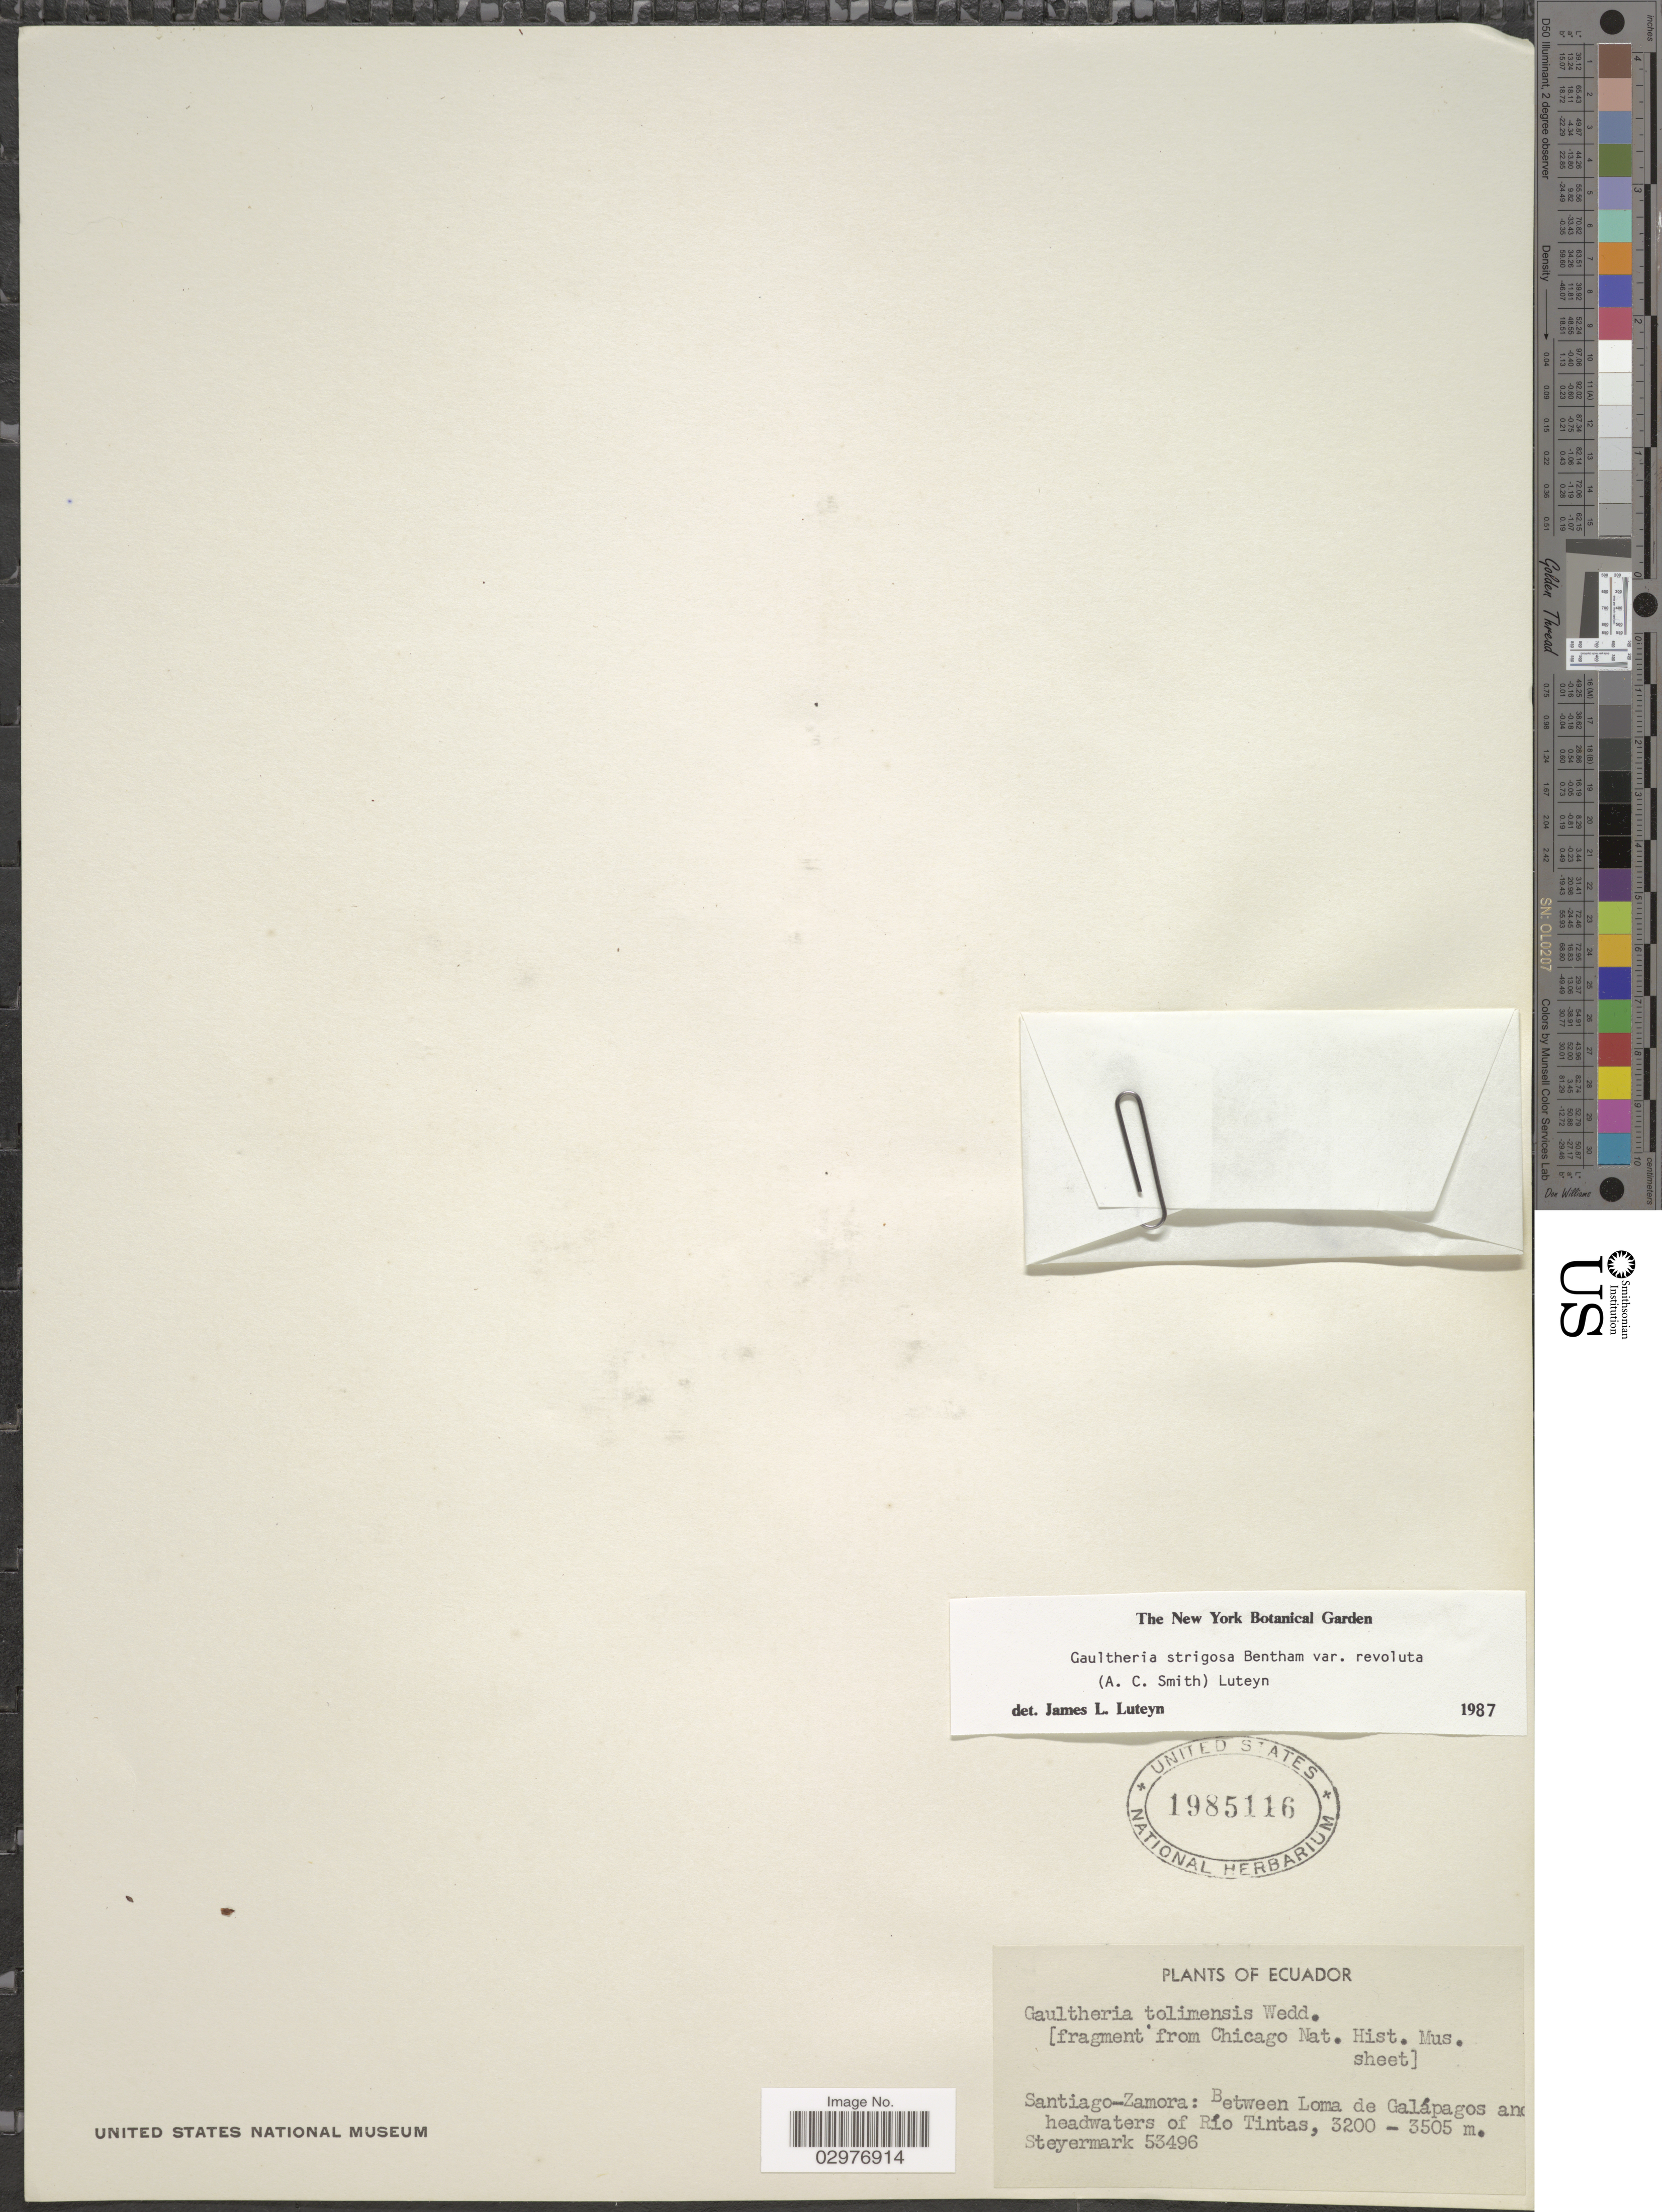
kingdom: Plantae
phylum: Tracheophyta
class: Magnoliopsida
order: Ericales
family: Ericaceae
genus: Gaultheria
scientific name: Gaultheria strigosa var. revoluta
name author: (A.C. Sm.) Luteyn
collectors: Steyermark, --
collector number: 53496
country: Ecuador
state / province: Colón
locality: Santiago-Zamora: Between Loma de Galápagos and headwaters of Río Tintas.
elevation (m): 3200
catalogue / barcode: US 1985116